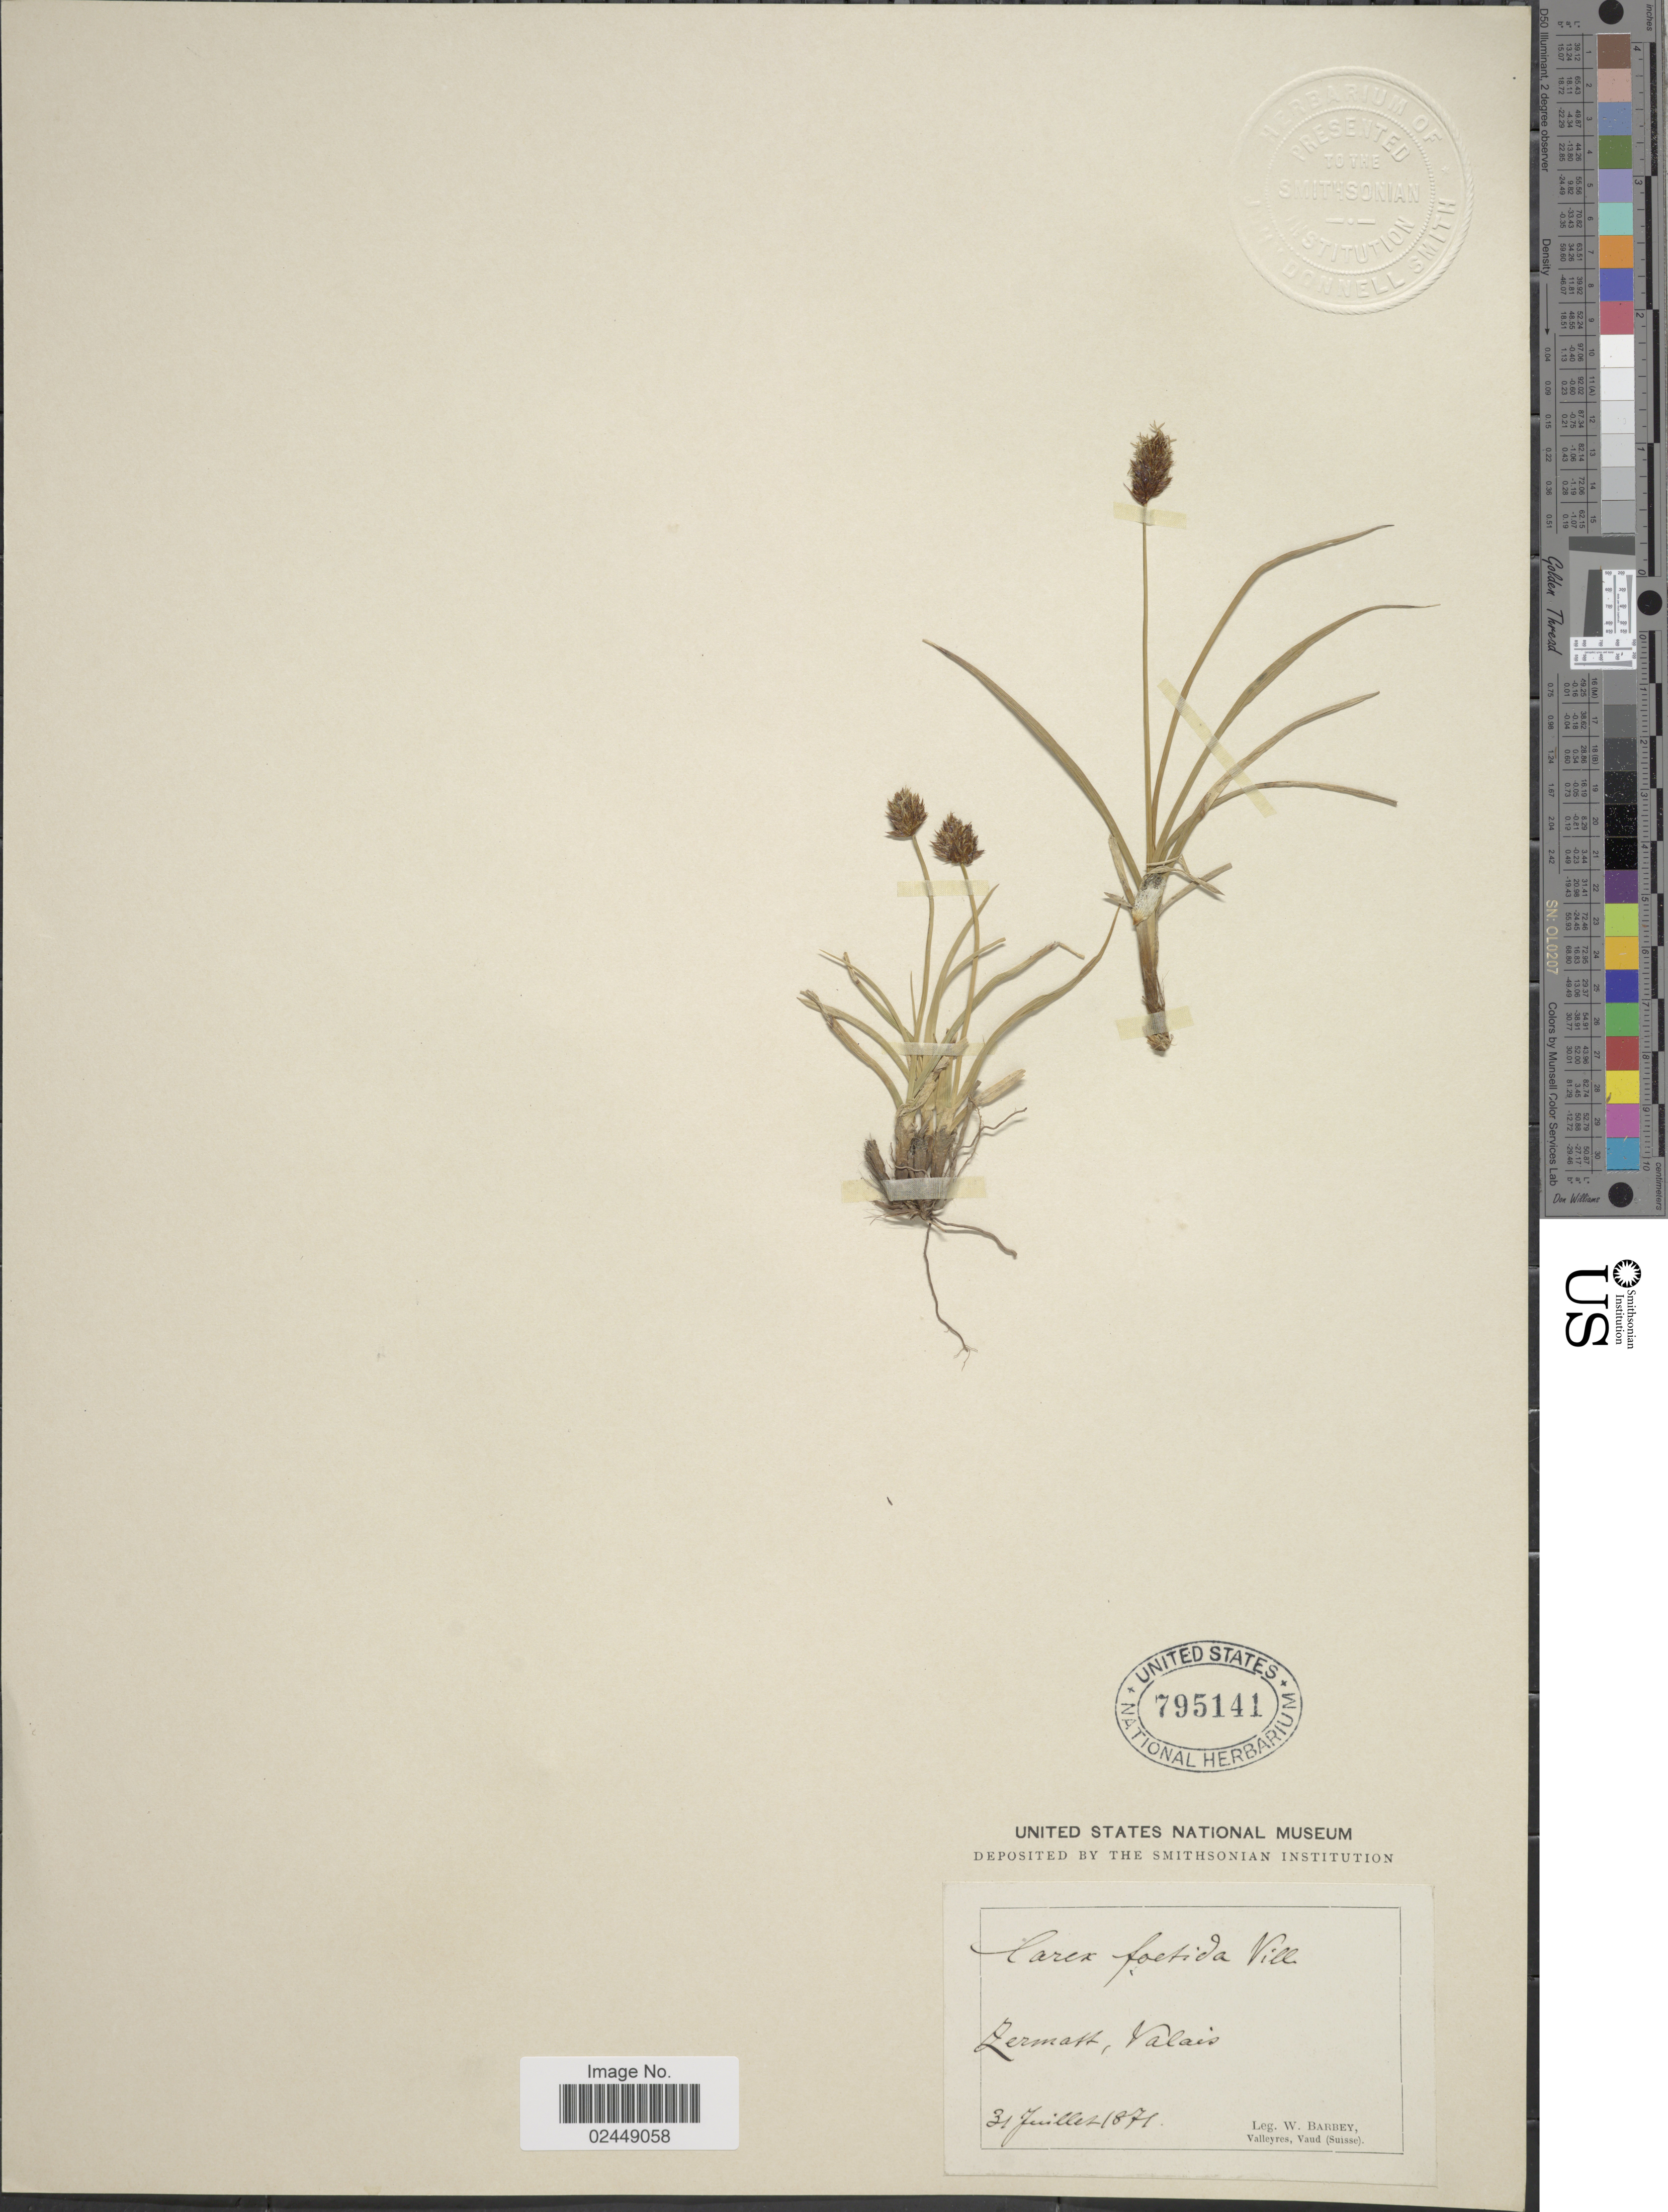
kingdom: Plantae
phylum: Tracheophyta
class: Liliopsida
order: Poales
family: Cyperaceae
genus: Carex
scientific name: Carex foetida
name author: All.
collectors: W. Barbey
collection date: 1871-07-31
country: Switzerland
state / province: Valais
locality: Zermatt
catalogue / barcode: US 795141